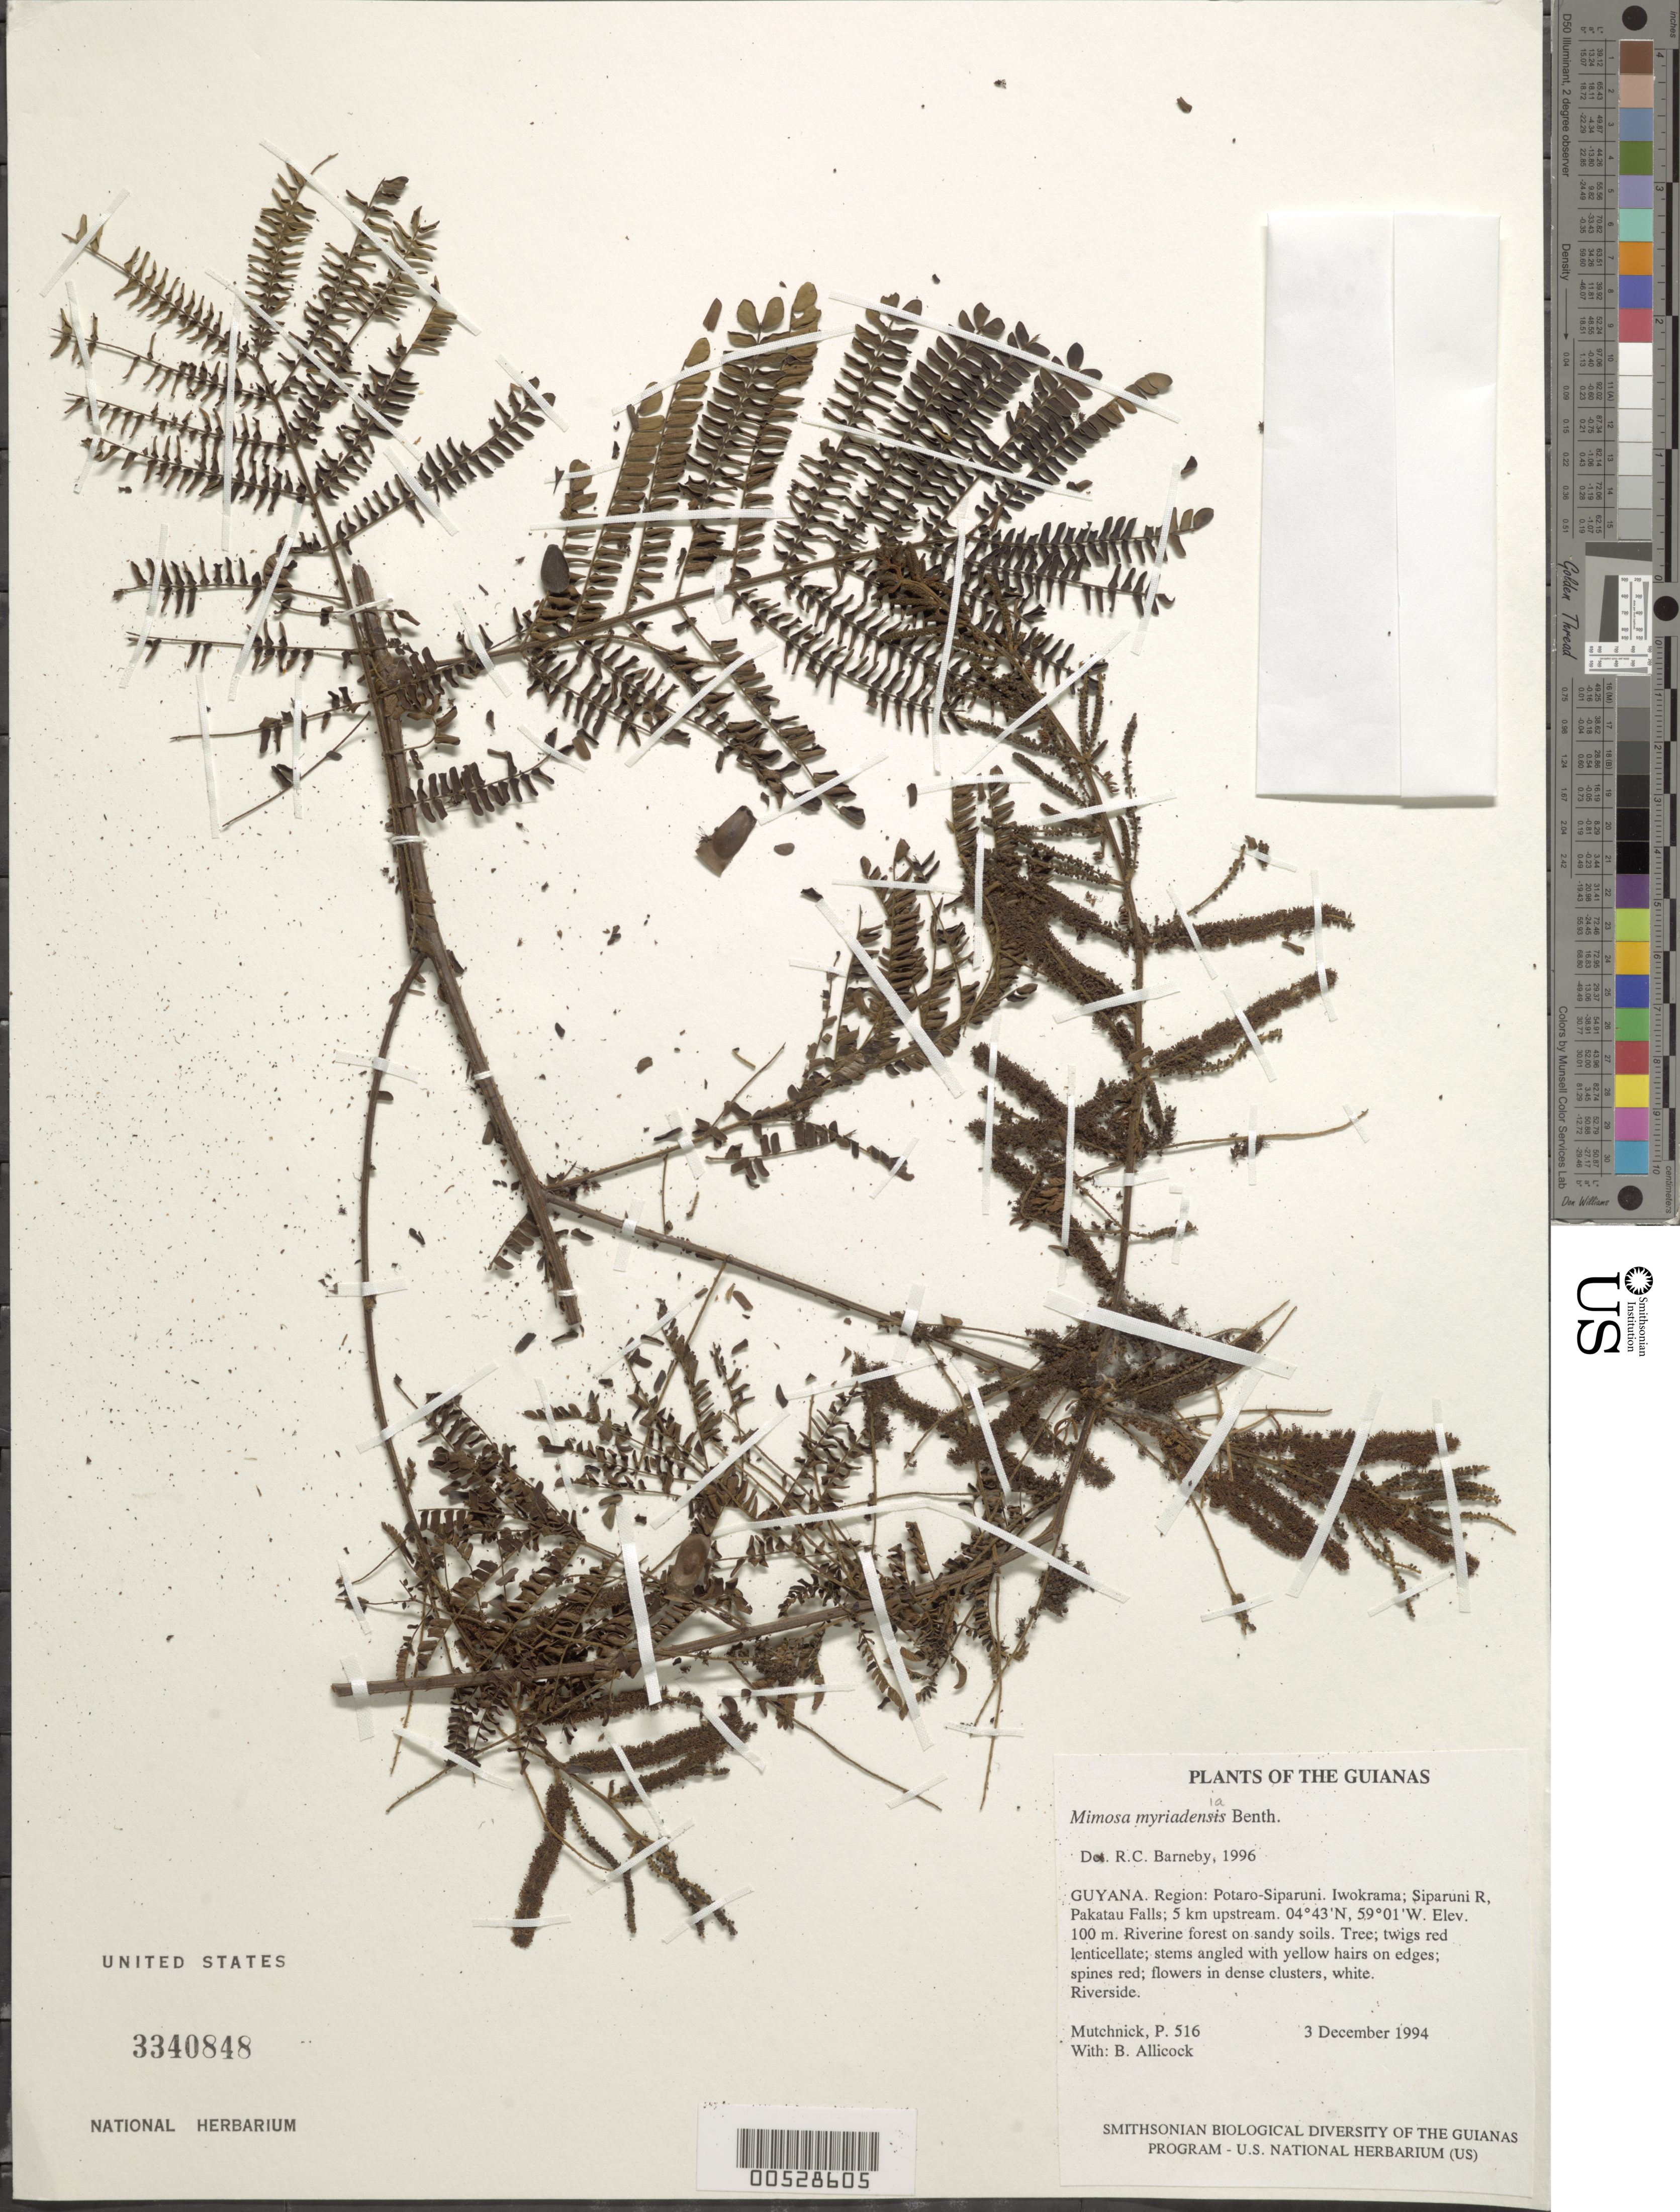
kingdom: Plantae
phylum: Tracheophyta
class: Magnoliopsida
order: Fabales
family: Fabaceae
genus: Mimosa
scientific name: Mimosa myriadenia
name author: Benth.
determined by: Barneby, Rupert C., (NY)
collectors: P. Mutchnick & B. Allicock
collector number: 516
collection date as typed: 3 December 1994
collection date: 1994-12-03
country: Guyana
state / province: Potaro-Siparuni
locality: Iwokrama; Siparuni R, Pakatau Falls; 5 km upstream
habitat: Riverine forest on sandy soils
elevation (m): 100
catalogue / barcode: US 3340848